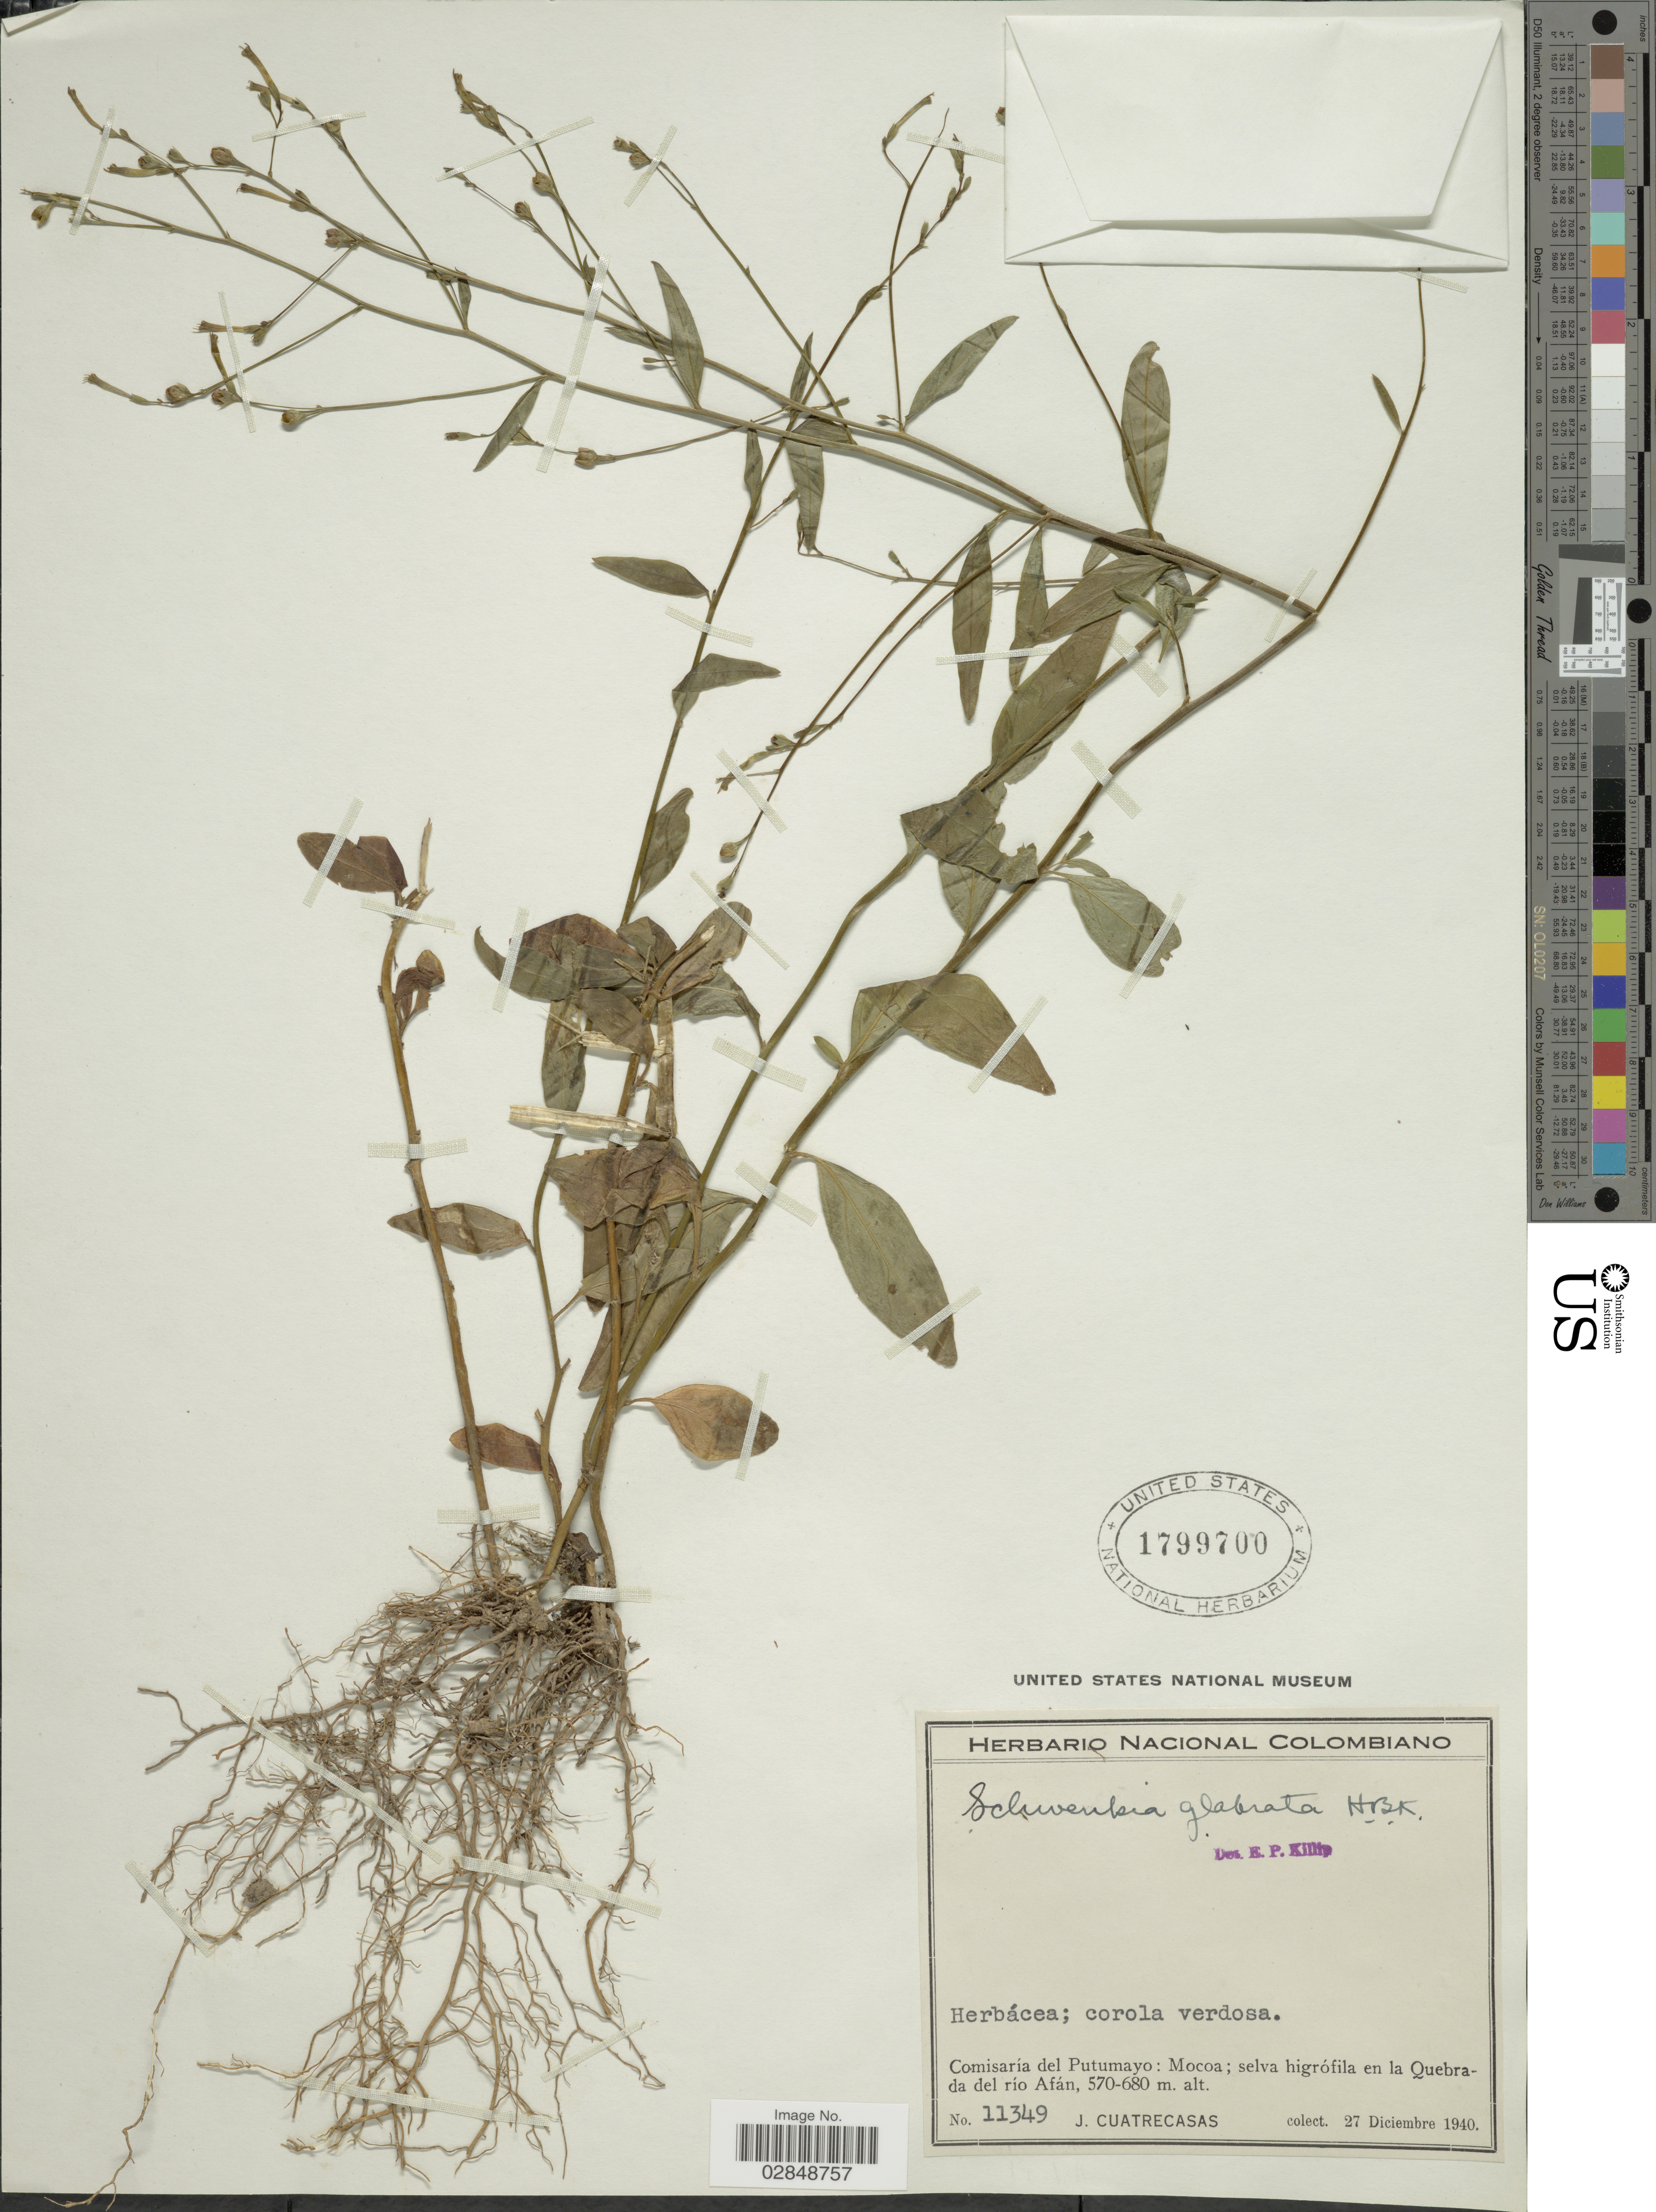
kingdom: Plantae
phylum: Tracheophyta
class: Magnoliopsida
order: Solanales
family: Solanaceae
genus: Schwenckia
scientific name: Schwenckia glabrata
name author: Kunth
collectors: J. Cuatrecasas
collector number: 11349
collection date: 1940-12-27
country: Colombia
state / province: Putumayo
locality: Comisaria del Putumayo: Mocoa; selva higrófila en la Quebrada del río Afán.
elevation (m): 570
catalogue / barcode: US 1799700